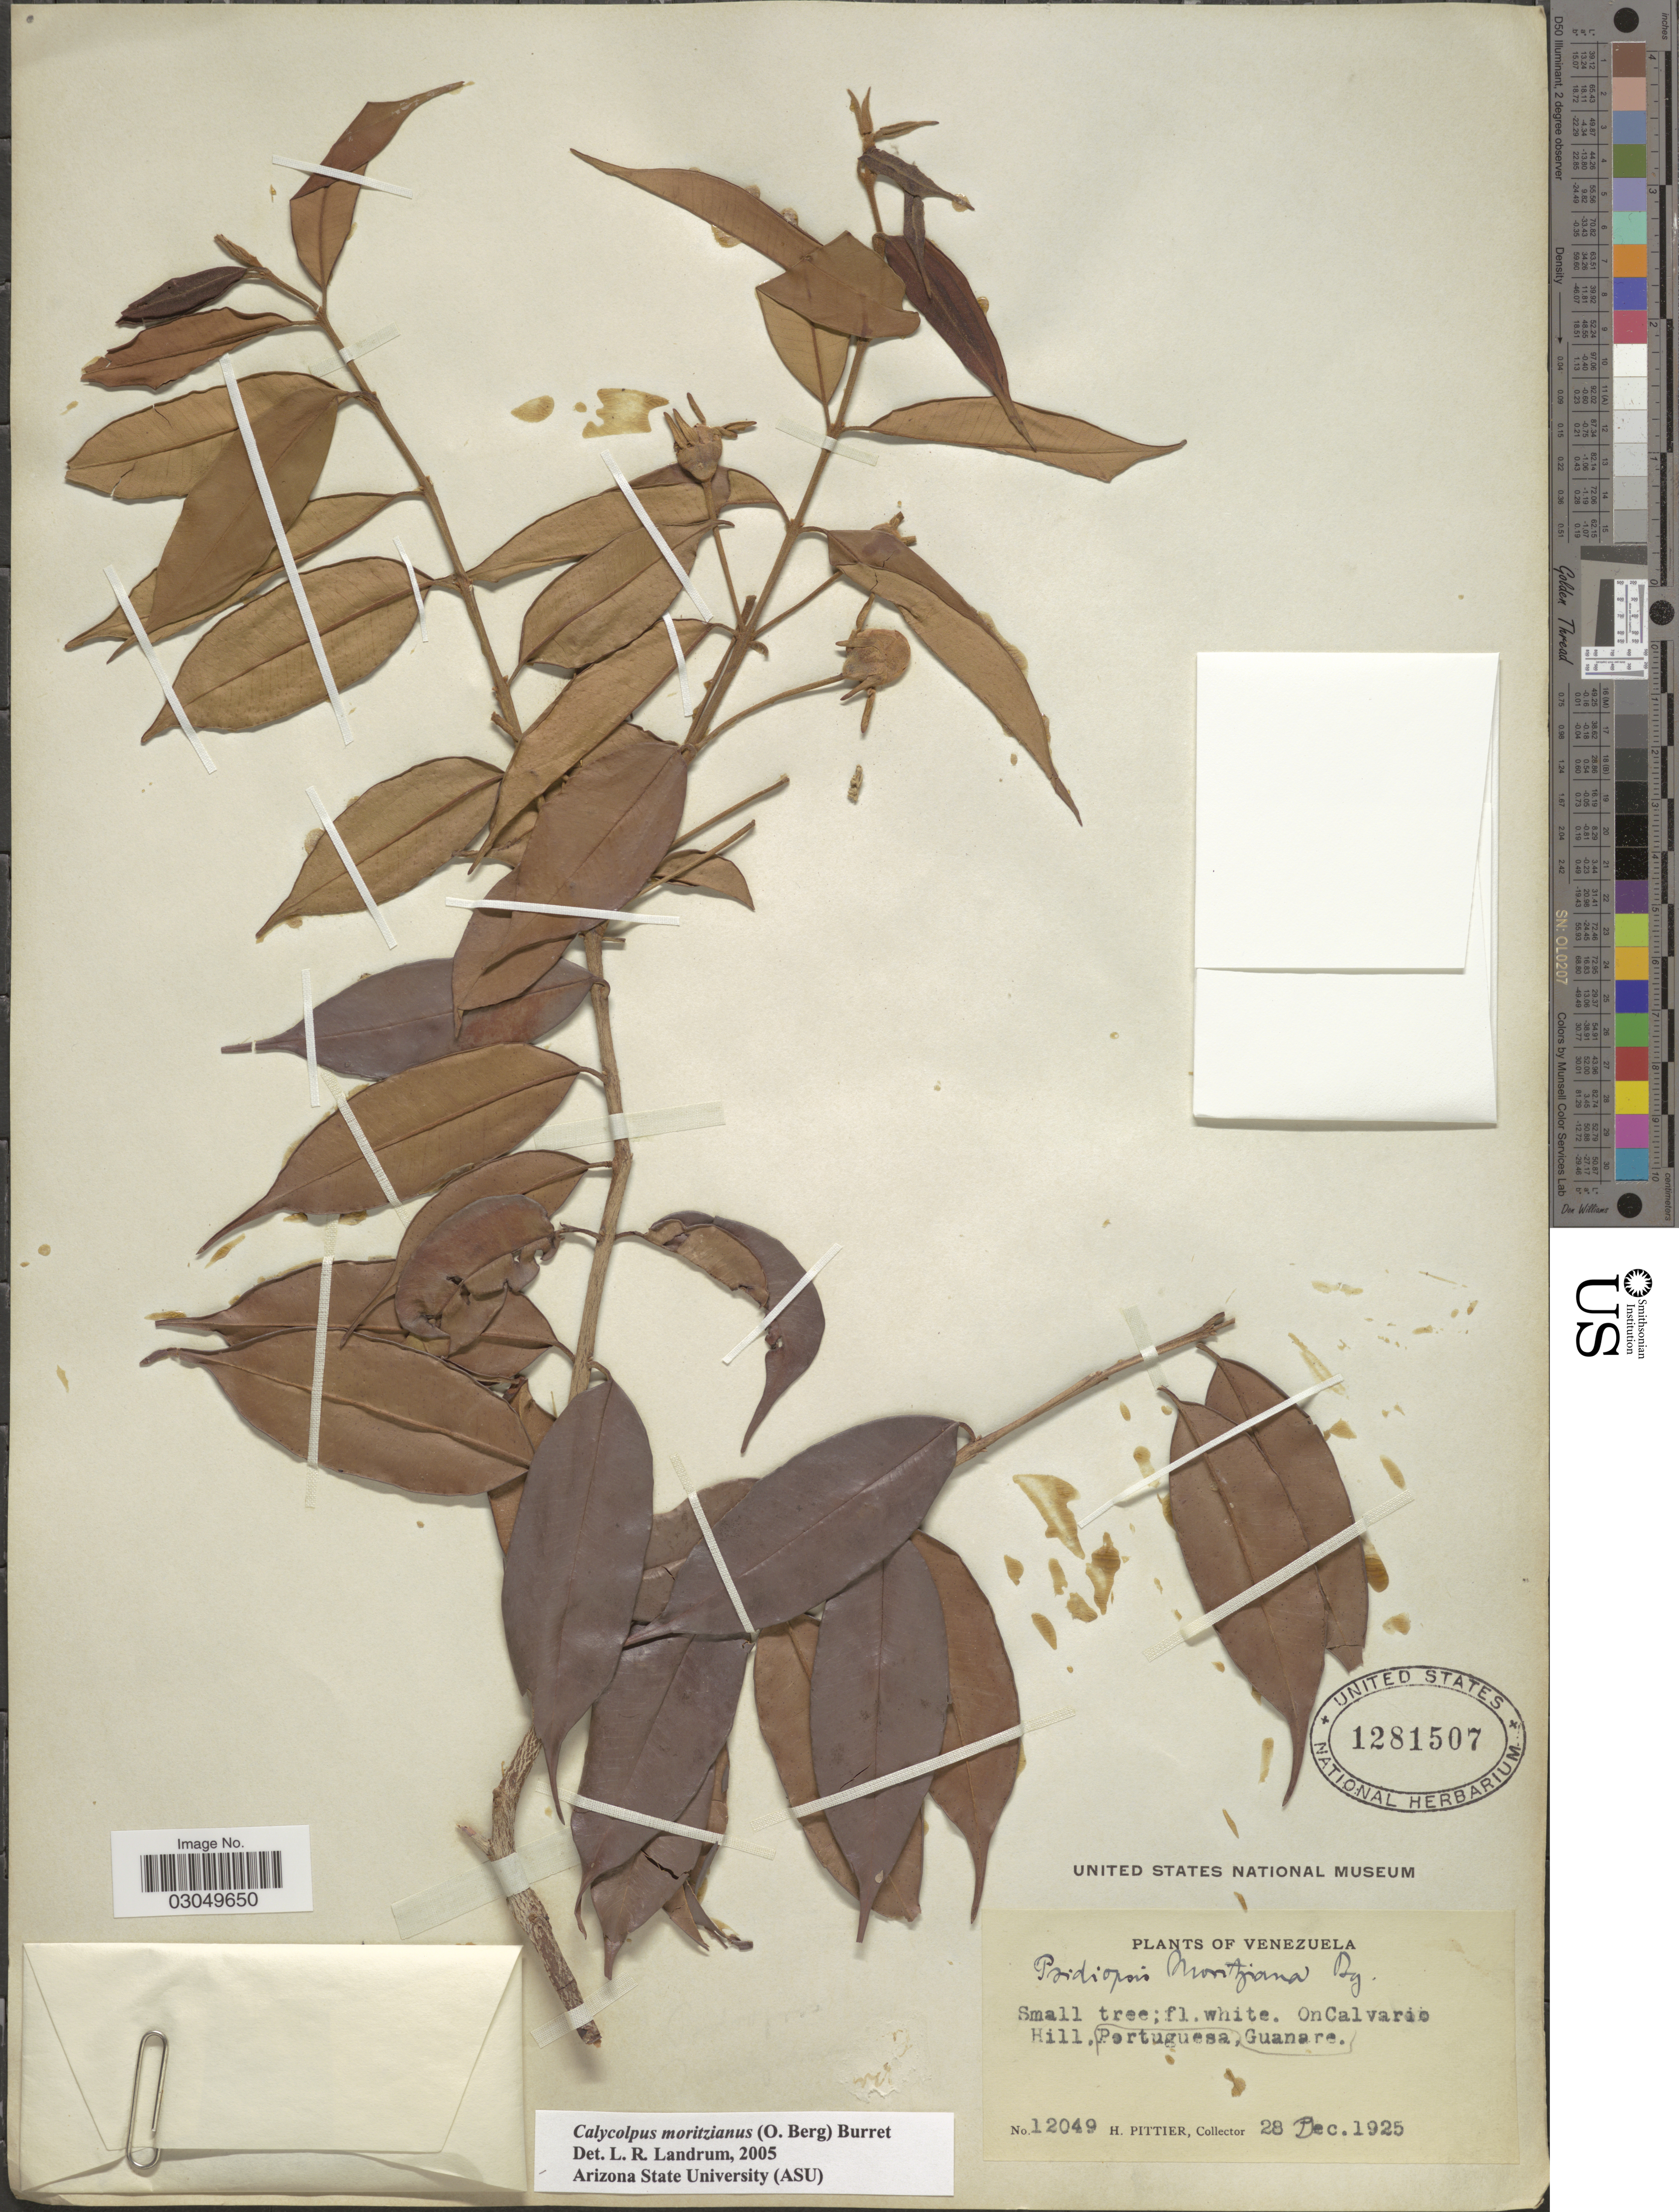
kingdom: Plantae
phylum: Tracheophyta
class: Magnoliopsida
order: Myrtales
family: Myrtaceae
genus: Calycolpus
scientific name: Calycolpus moritzianus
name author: (O. Berg) Burret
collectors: H. F. Pittier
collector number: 12049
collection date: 1925-12-28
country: Venezuela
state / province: Portuguesa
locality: On Calvario Hill. Guanare.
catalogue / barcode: US 1281507